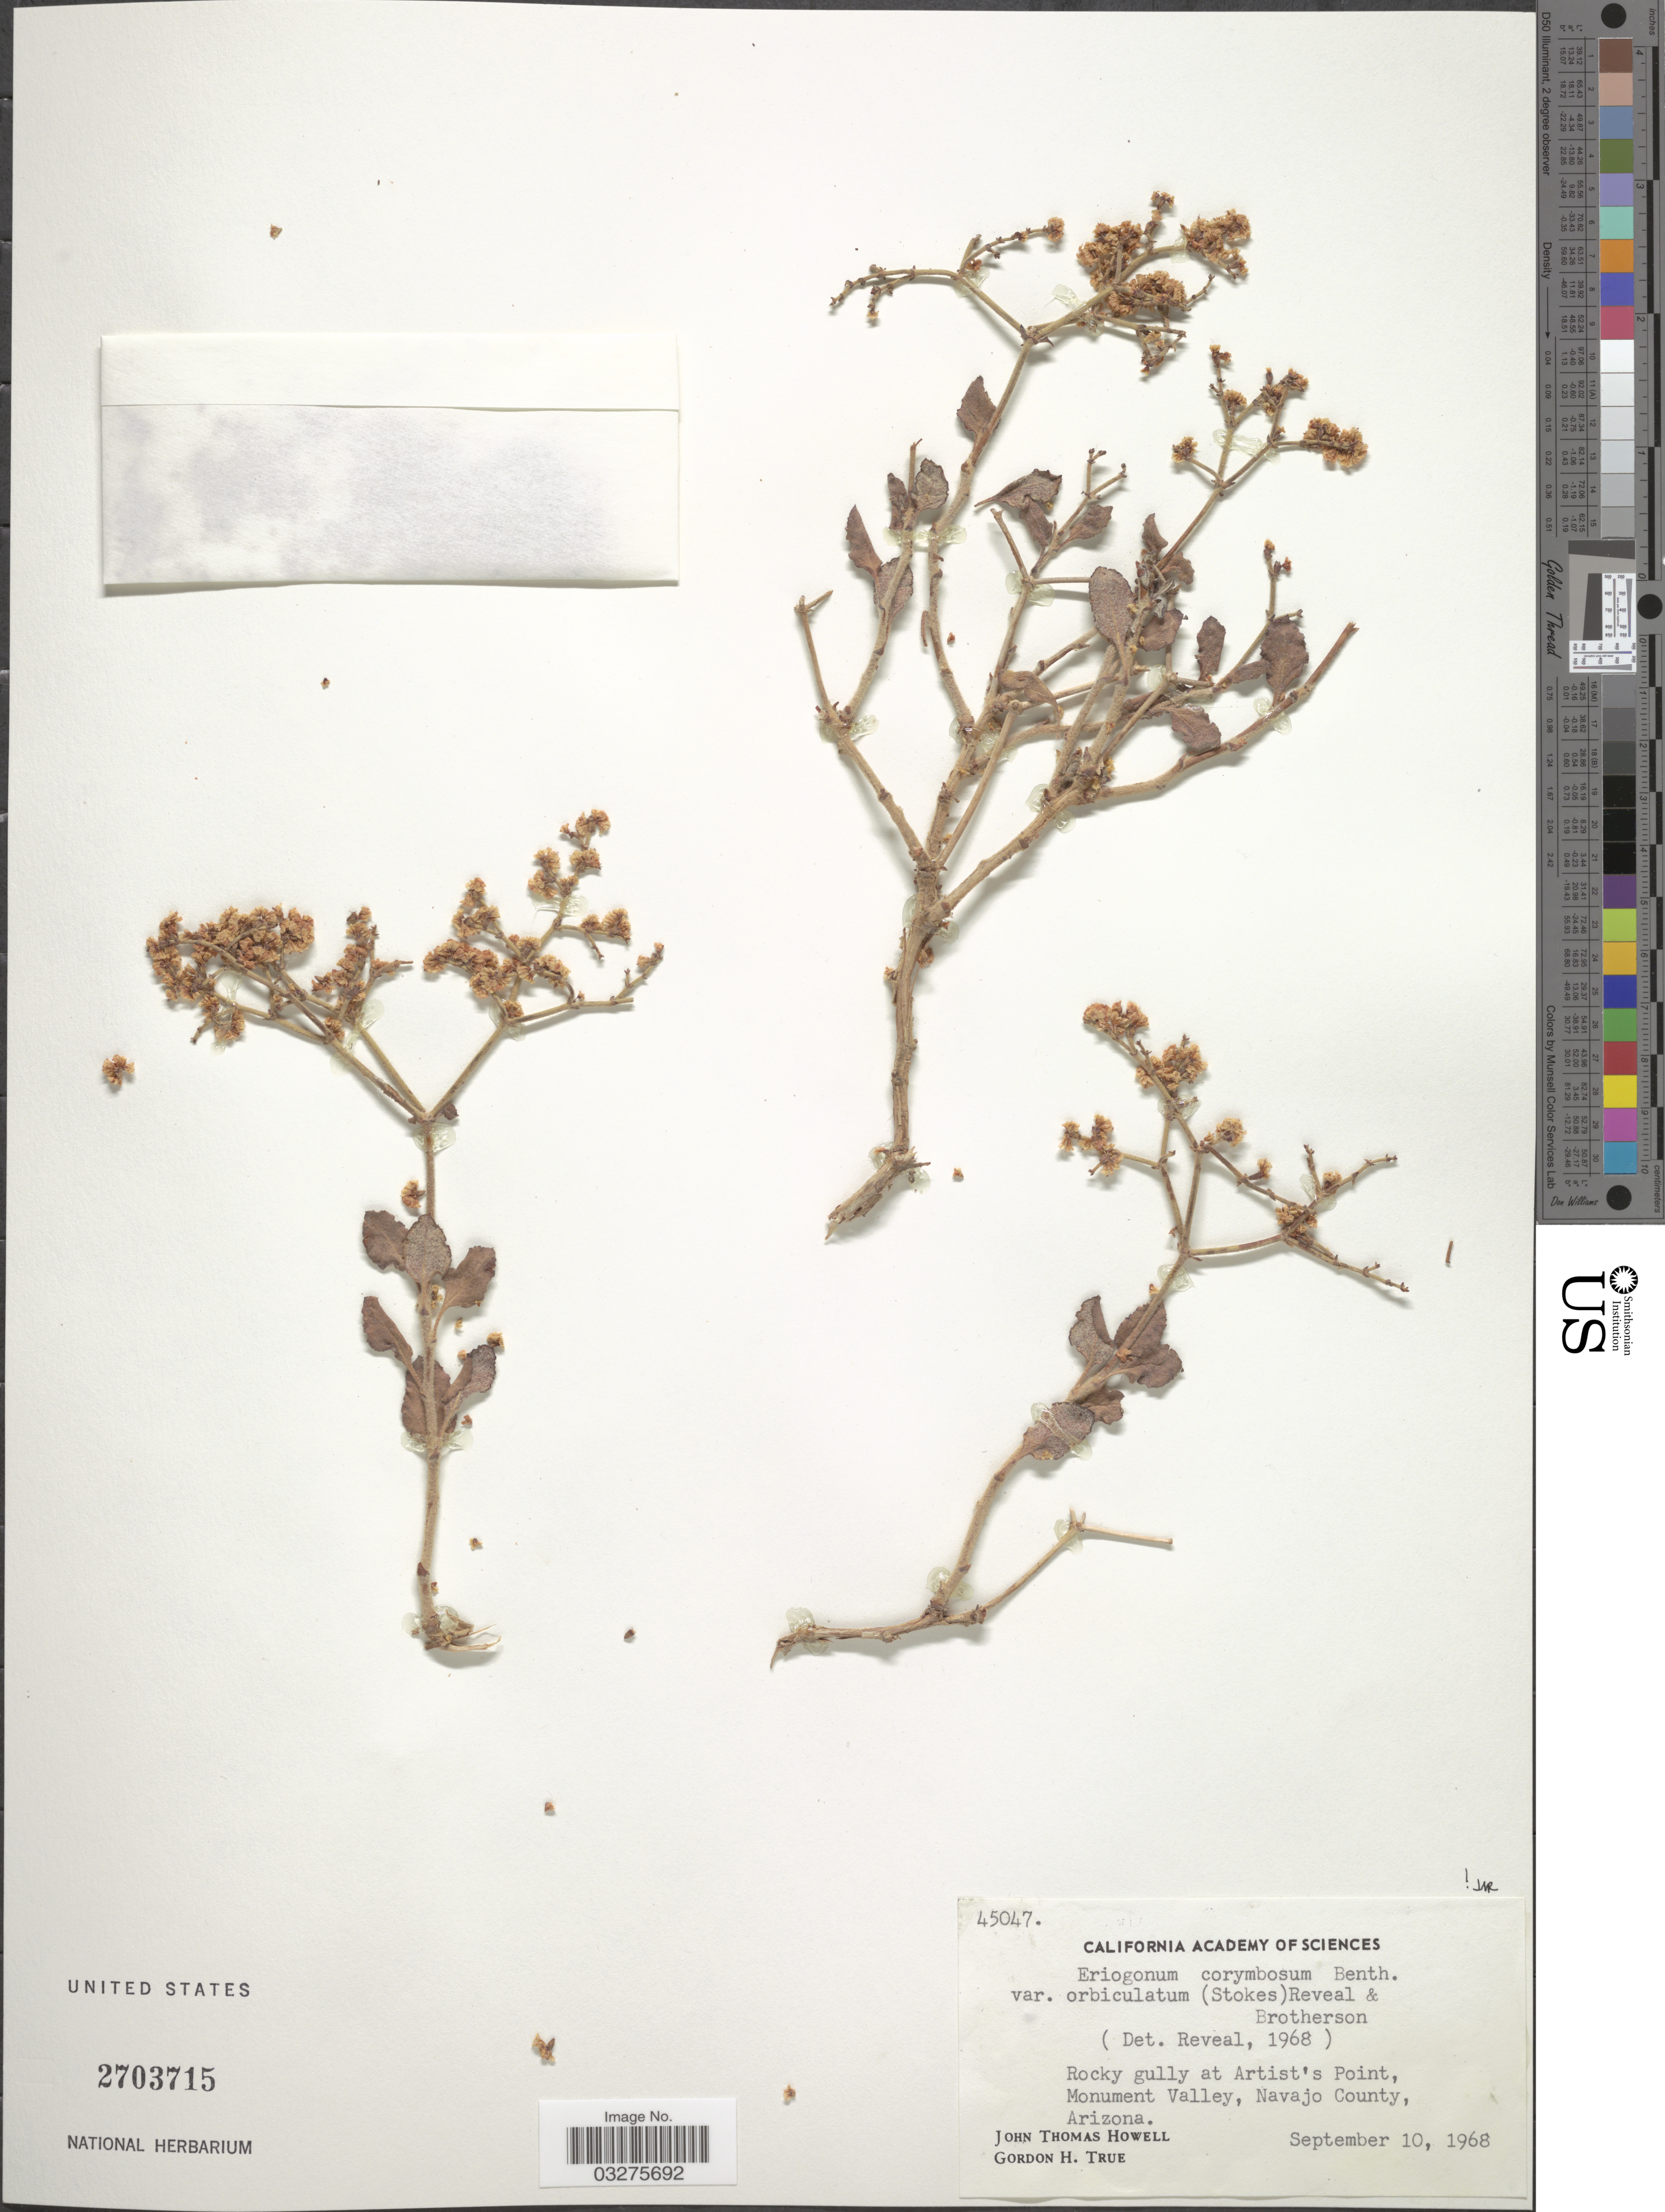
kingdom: Plantae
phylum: Tracheophyta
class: Magnoliopsida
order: Caryophyllales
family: Polygonaceae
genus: Eriogonum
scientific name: Eriogonum corymbosum var. orbiculatum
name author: (S. Stokes) Reveal & Brotherson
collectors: J. T. Howell & G. H. True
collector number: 45047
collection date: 1968-09-10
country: United States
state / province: Arizona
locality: Rocky gully at Artist's Point, Monument Valley, Navajo County.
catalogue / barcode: US 2703715